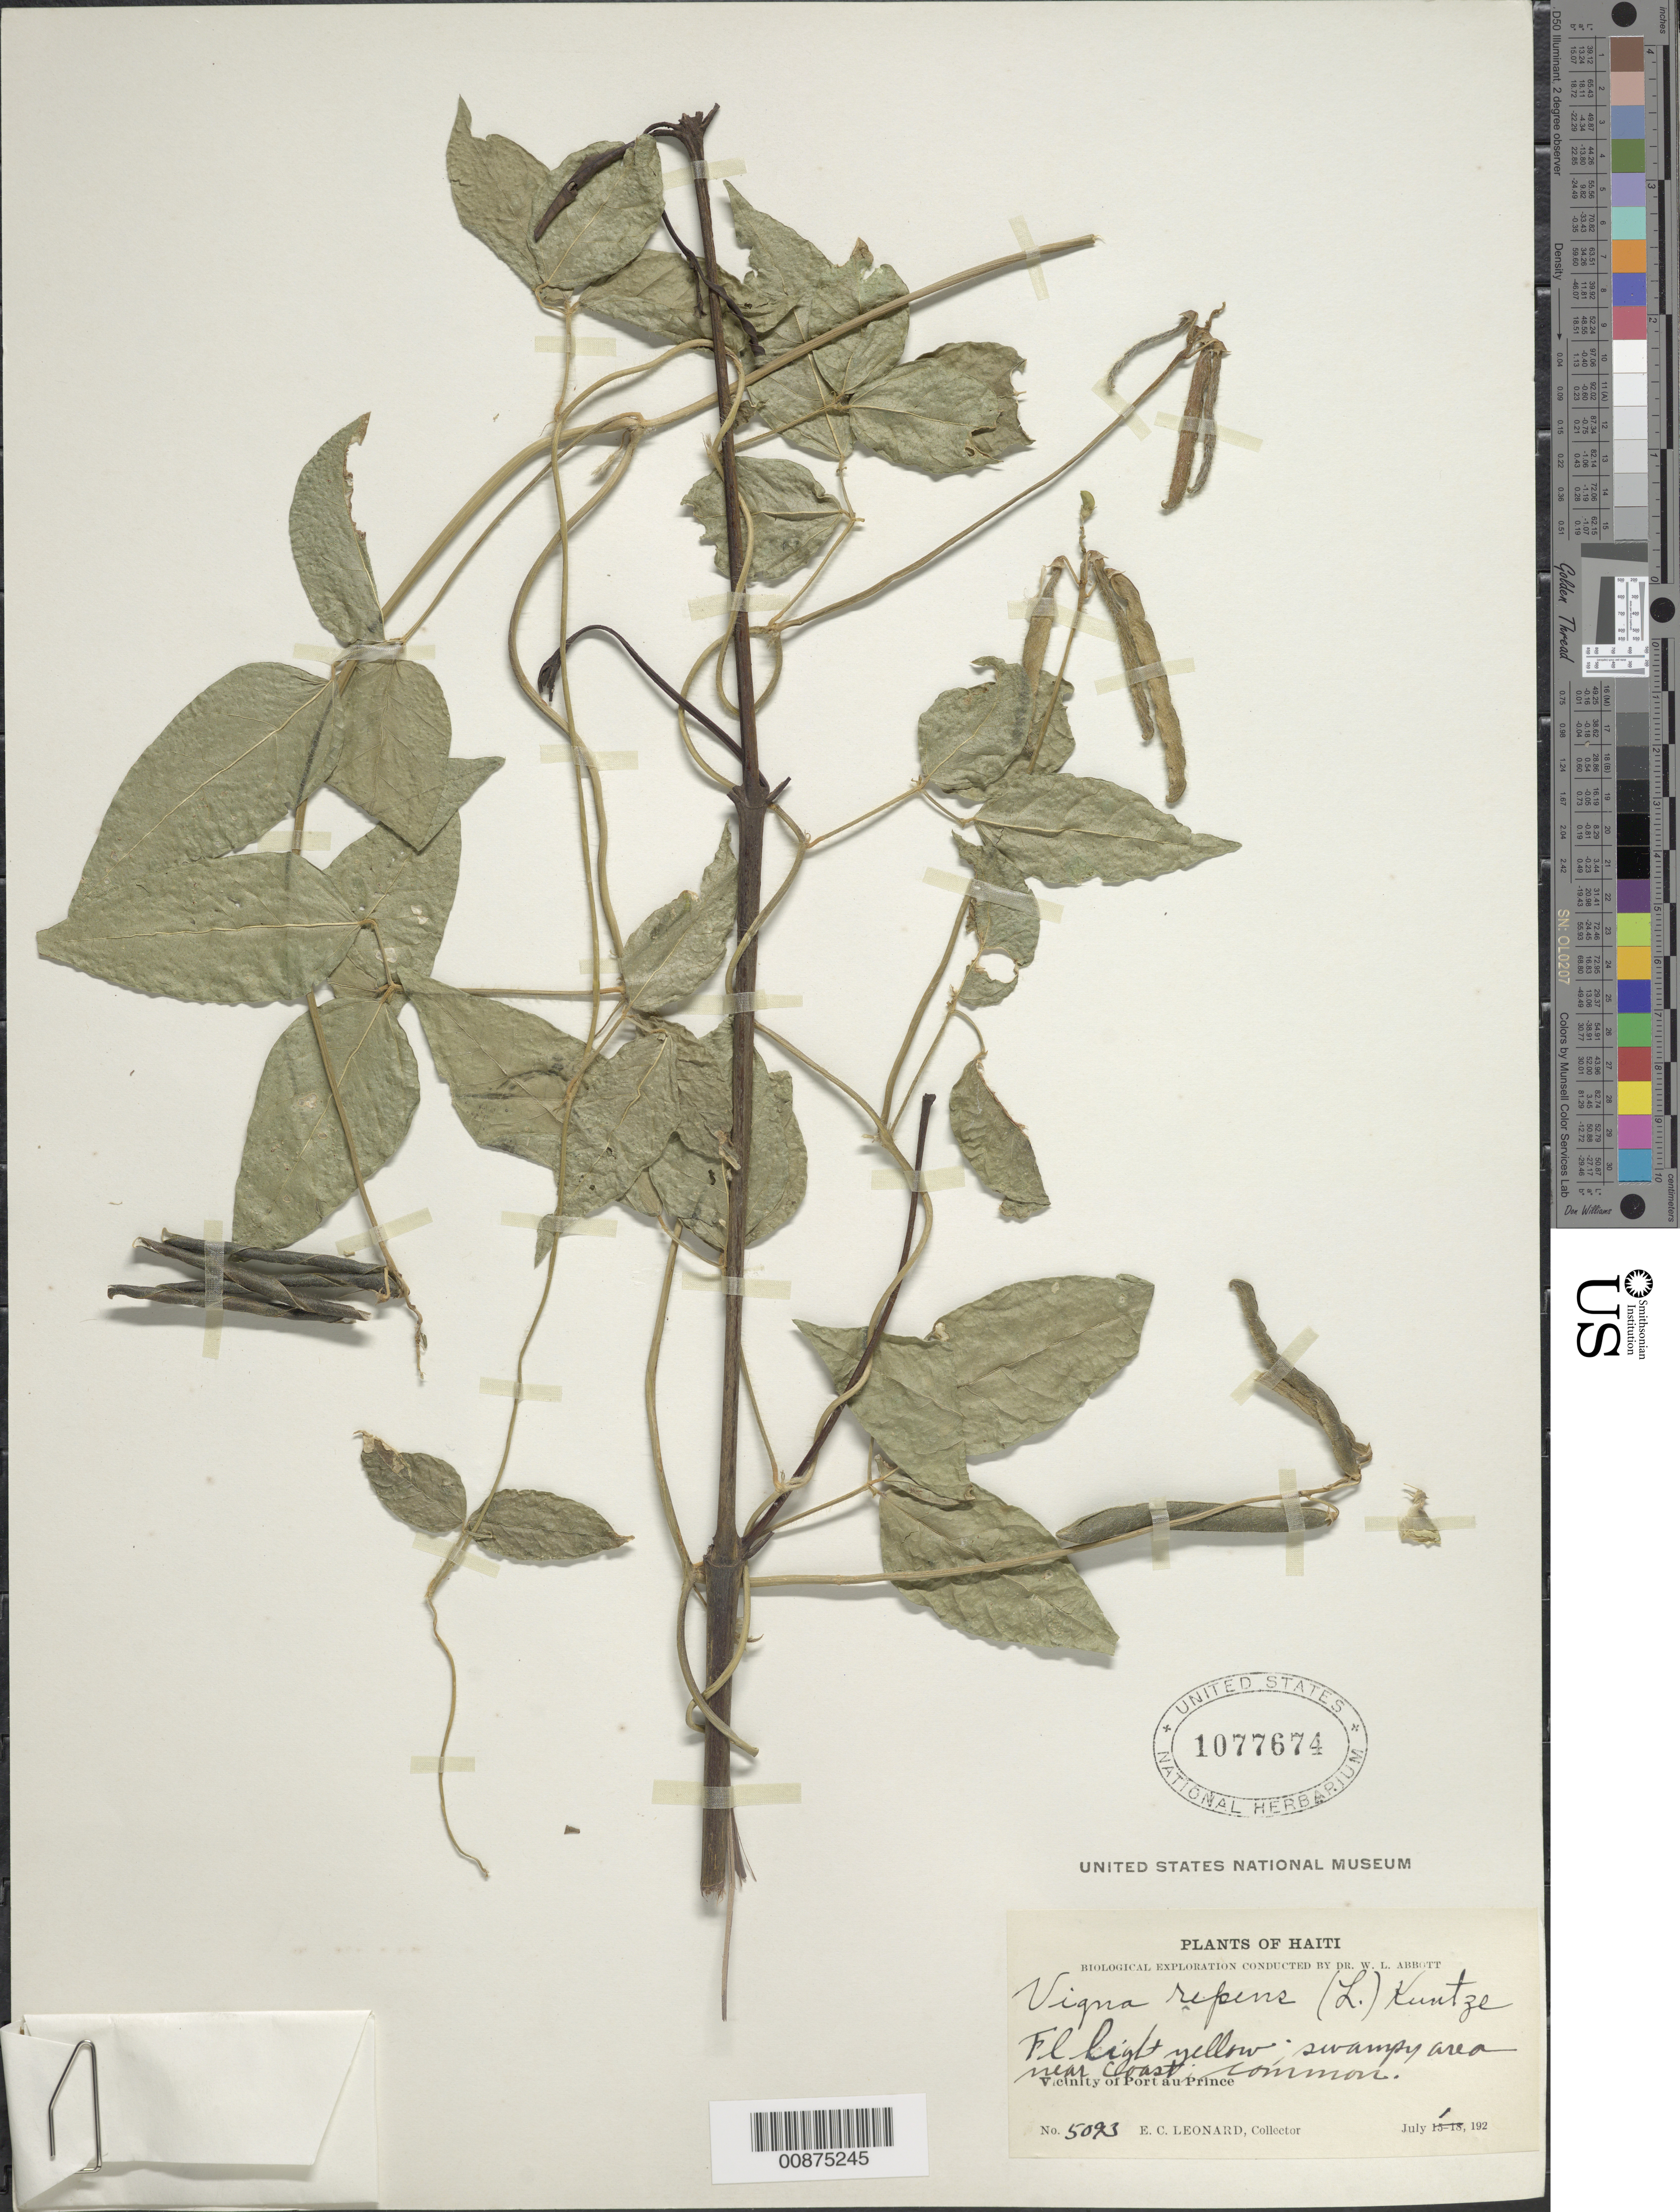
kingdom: Plantae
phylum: Tracheophyta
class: Magnoliopsida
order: Fabales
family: Fabaceae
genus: Vigna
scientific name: Vigna luteola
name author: (Jacq.) Benth.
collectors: E. C. Leonard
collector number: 5093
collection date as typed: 01 Jul 1920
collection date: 1920-07-01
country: Haiti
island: Hispaniola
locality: Vicinity of Port au Prince.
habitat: Swampy area near coast.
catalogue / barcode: US 1077674